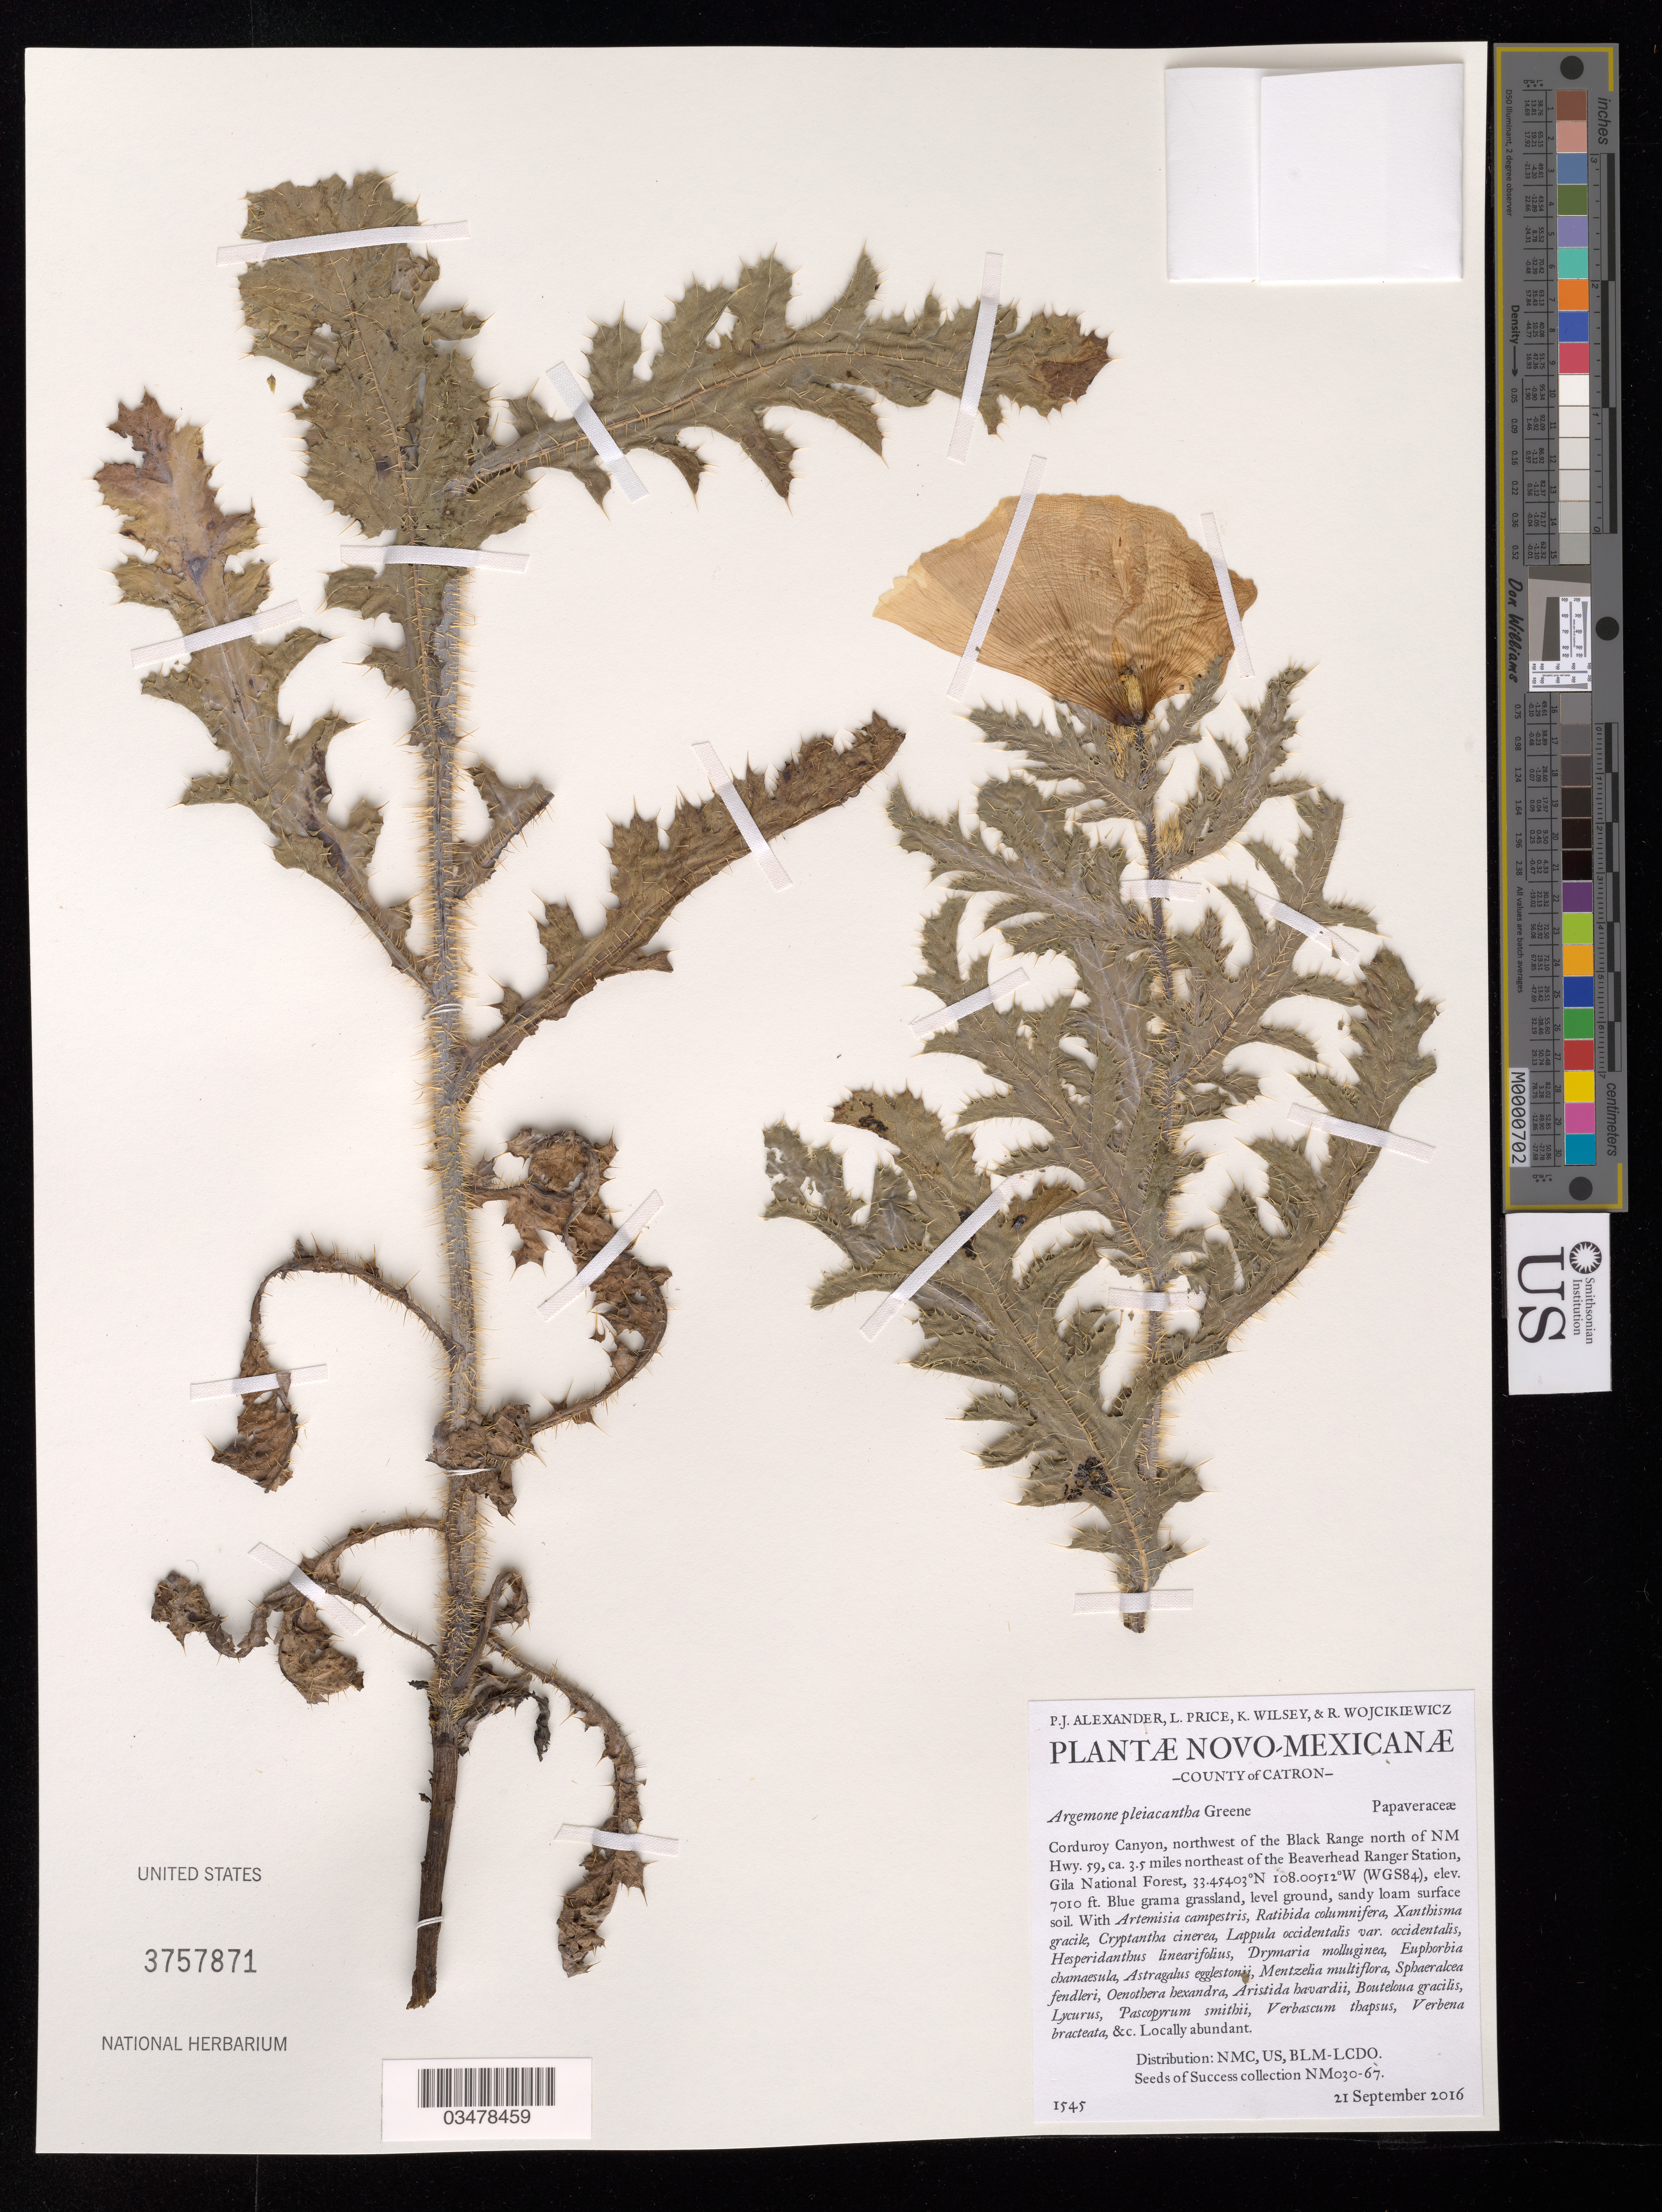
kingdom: Plantae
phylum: Tracheophyta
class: Magnoliopsida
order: Ranunculales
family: Papaveraceae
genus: Argemone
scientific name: Argemone pleiacantha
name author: Greene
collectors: P. Alexander, L. Price, K. Wilsey & R. Wojcikiewicz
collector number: NM030-067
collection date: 2016-09-21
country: United States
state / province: New Mexico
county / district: Catron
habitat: Blue grama grassland, low-lying land along a drainage, surrounded by low igneous hills with ponderosa pine. Ecological site data not available for USFS lands. With Artemisia campestris, Ratibida columnifera, Aristida havardii, etc.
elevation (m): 2137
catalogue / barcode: US 3757871